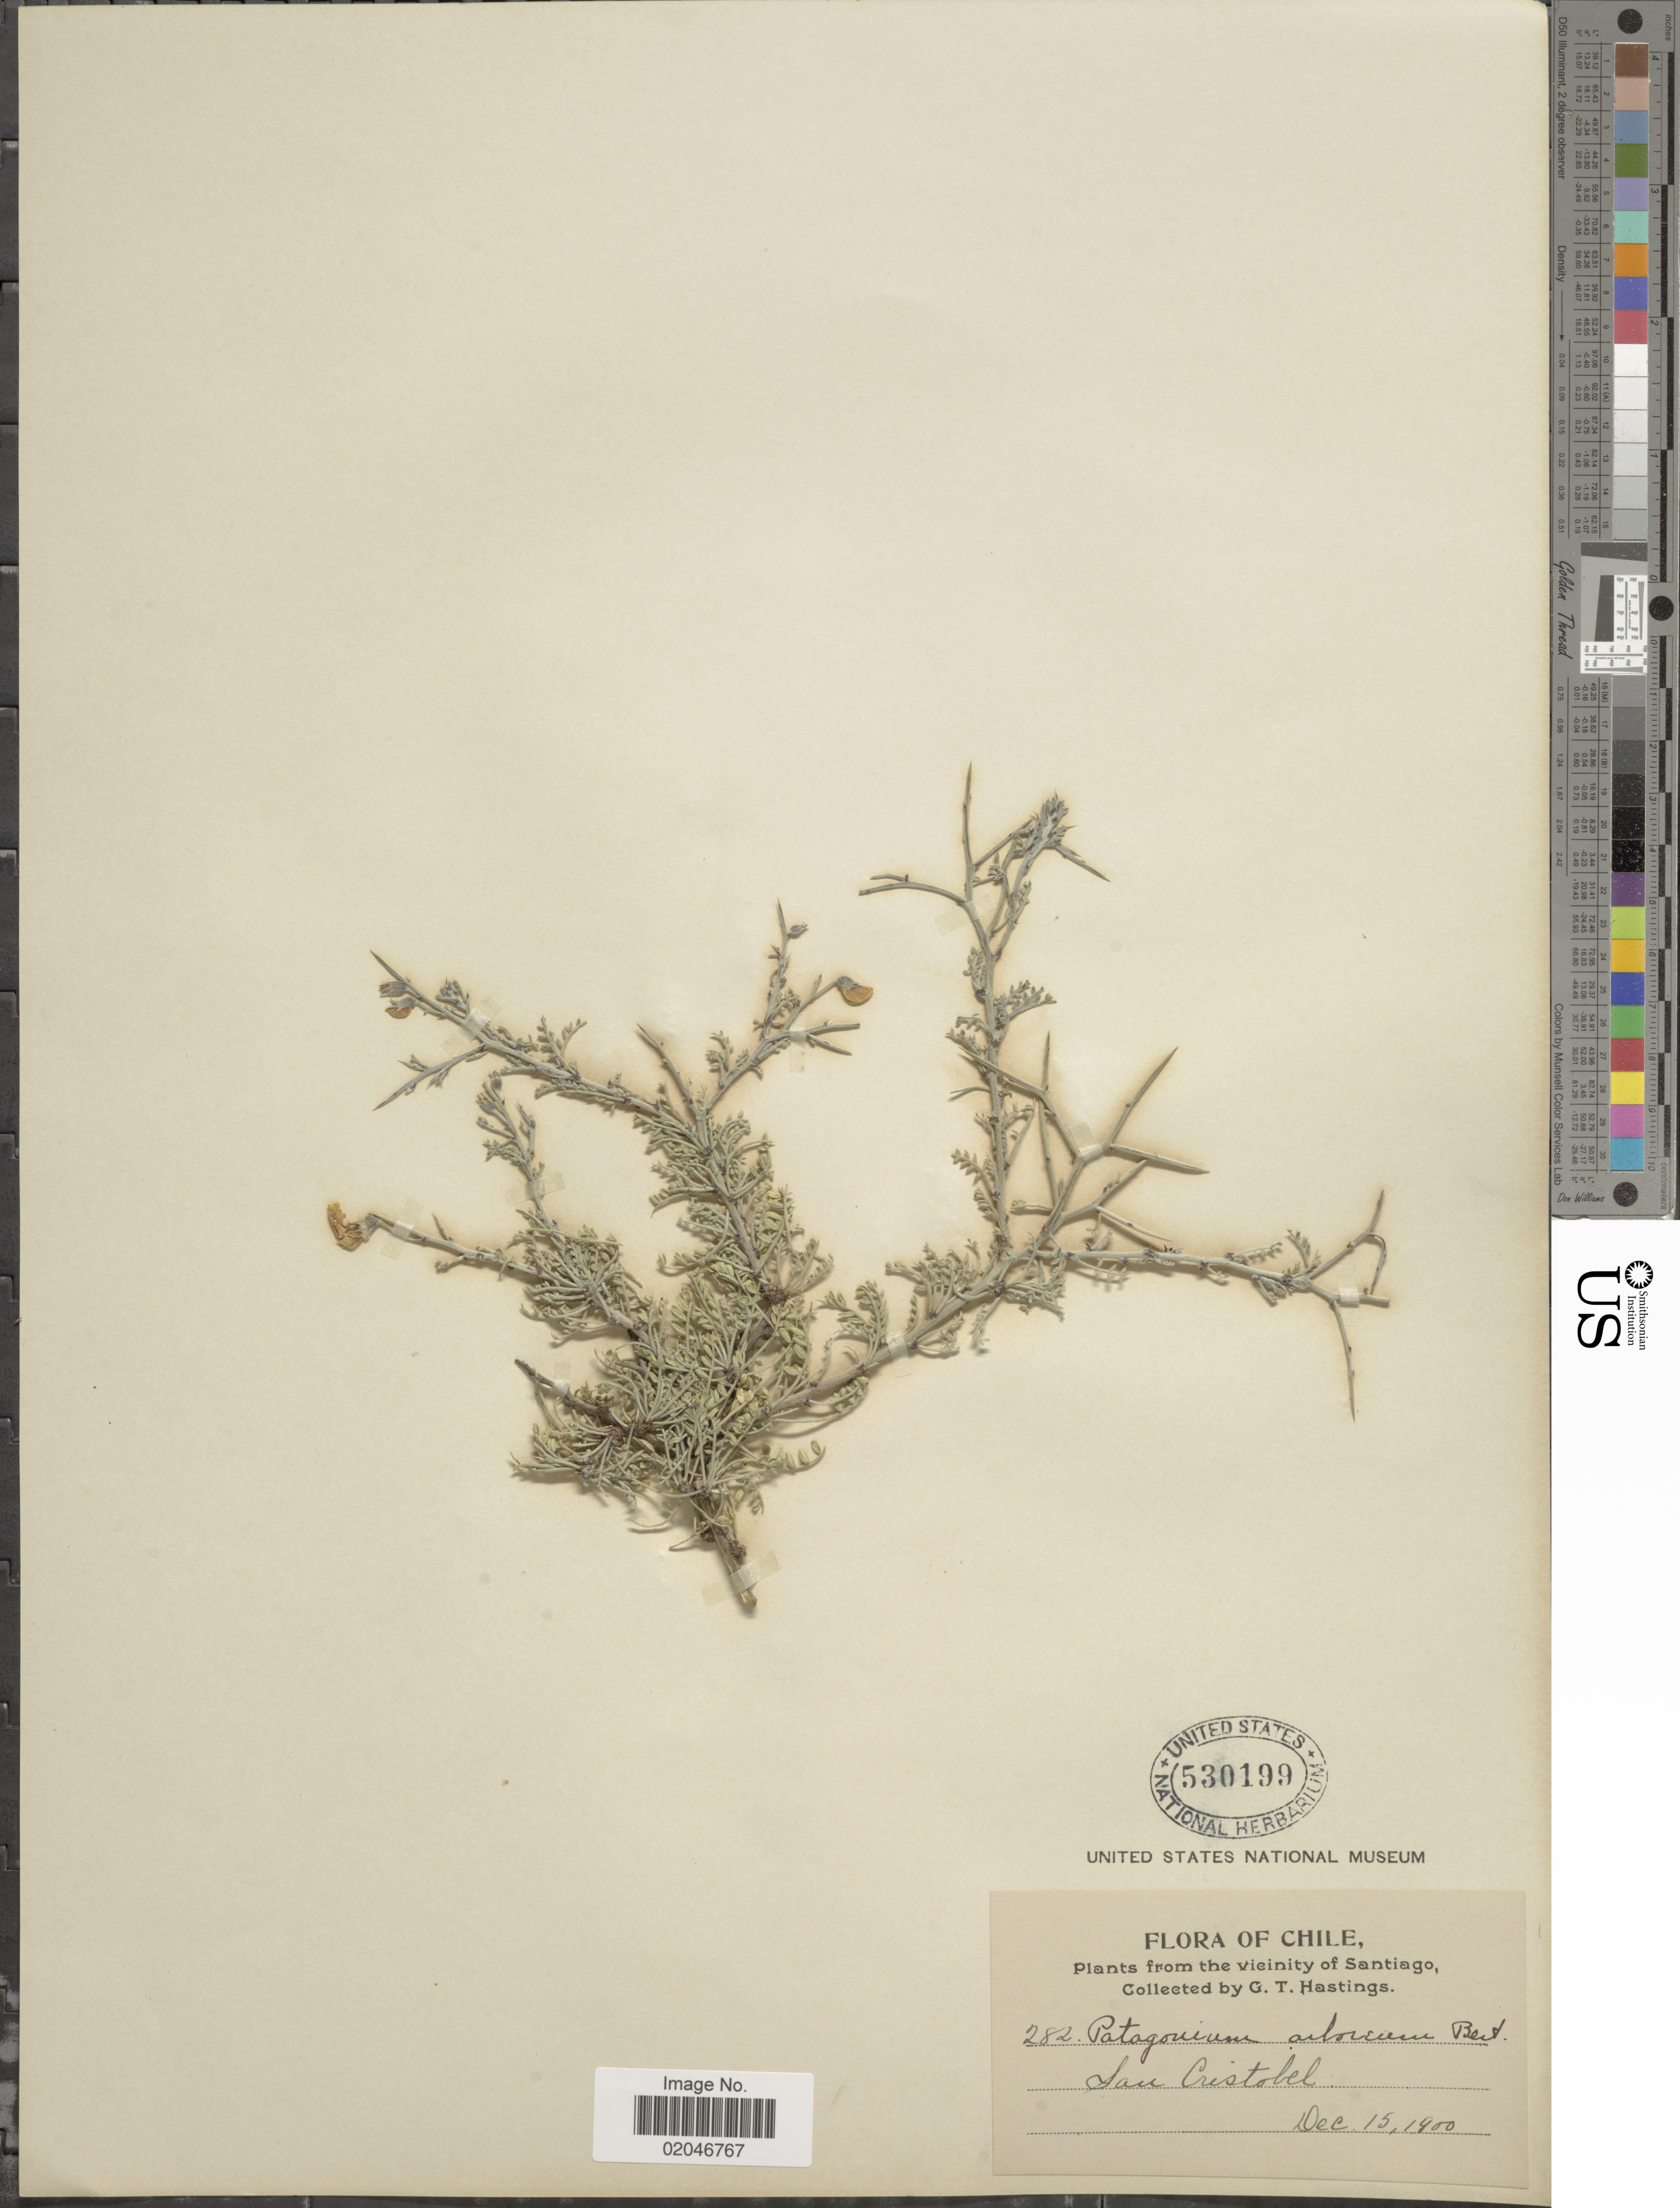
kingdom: Plantae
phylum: Tracheophyta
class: Magnoliopsida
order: Fabales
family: Fabaceae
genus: Adesmia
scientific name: Adesmia arborea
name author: Clos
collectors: G. Hastings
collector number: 282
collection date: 1900-12-15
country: Chile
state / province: Región Metropolitana (RM)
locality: The vicinity of Santiago. San Crstobal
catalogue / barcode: US 530199